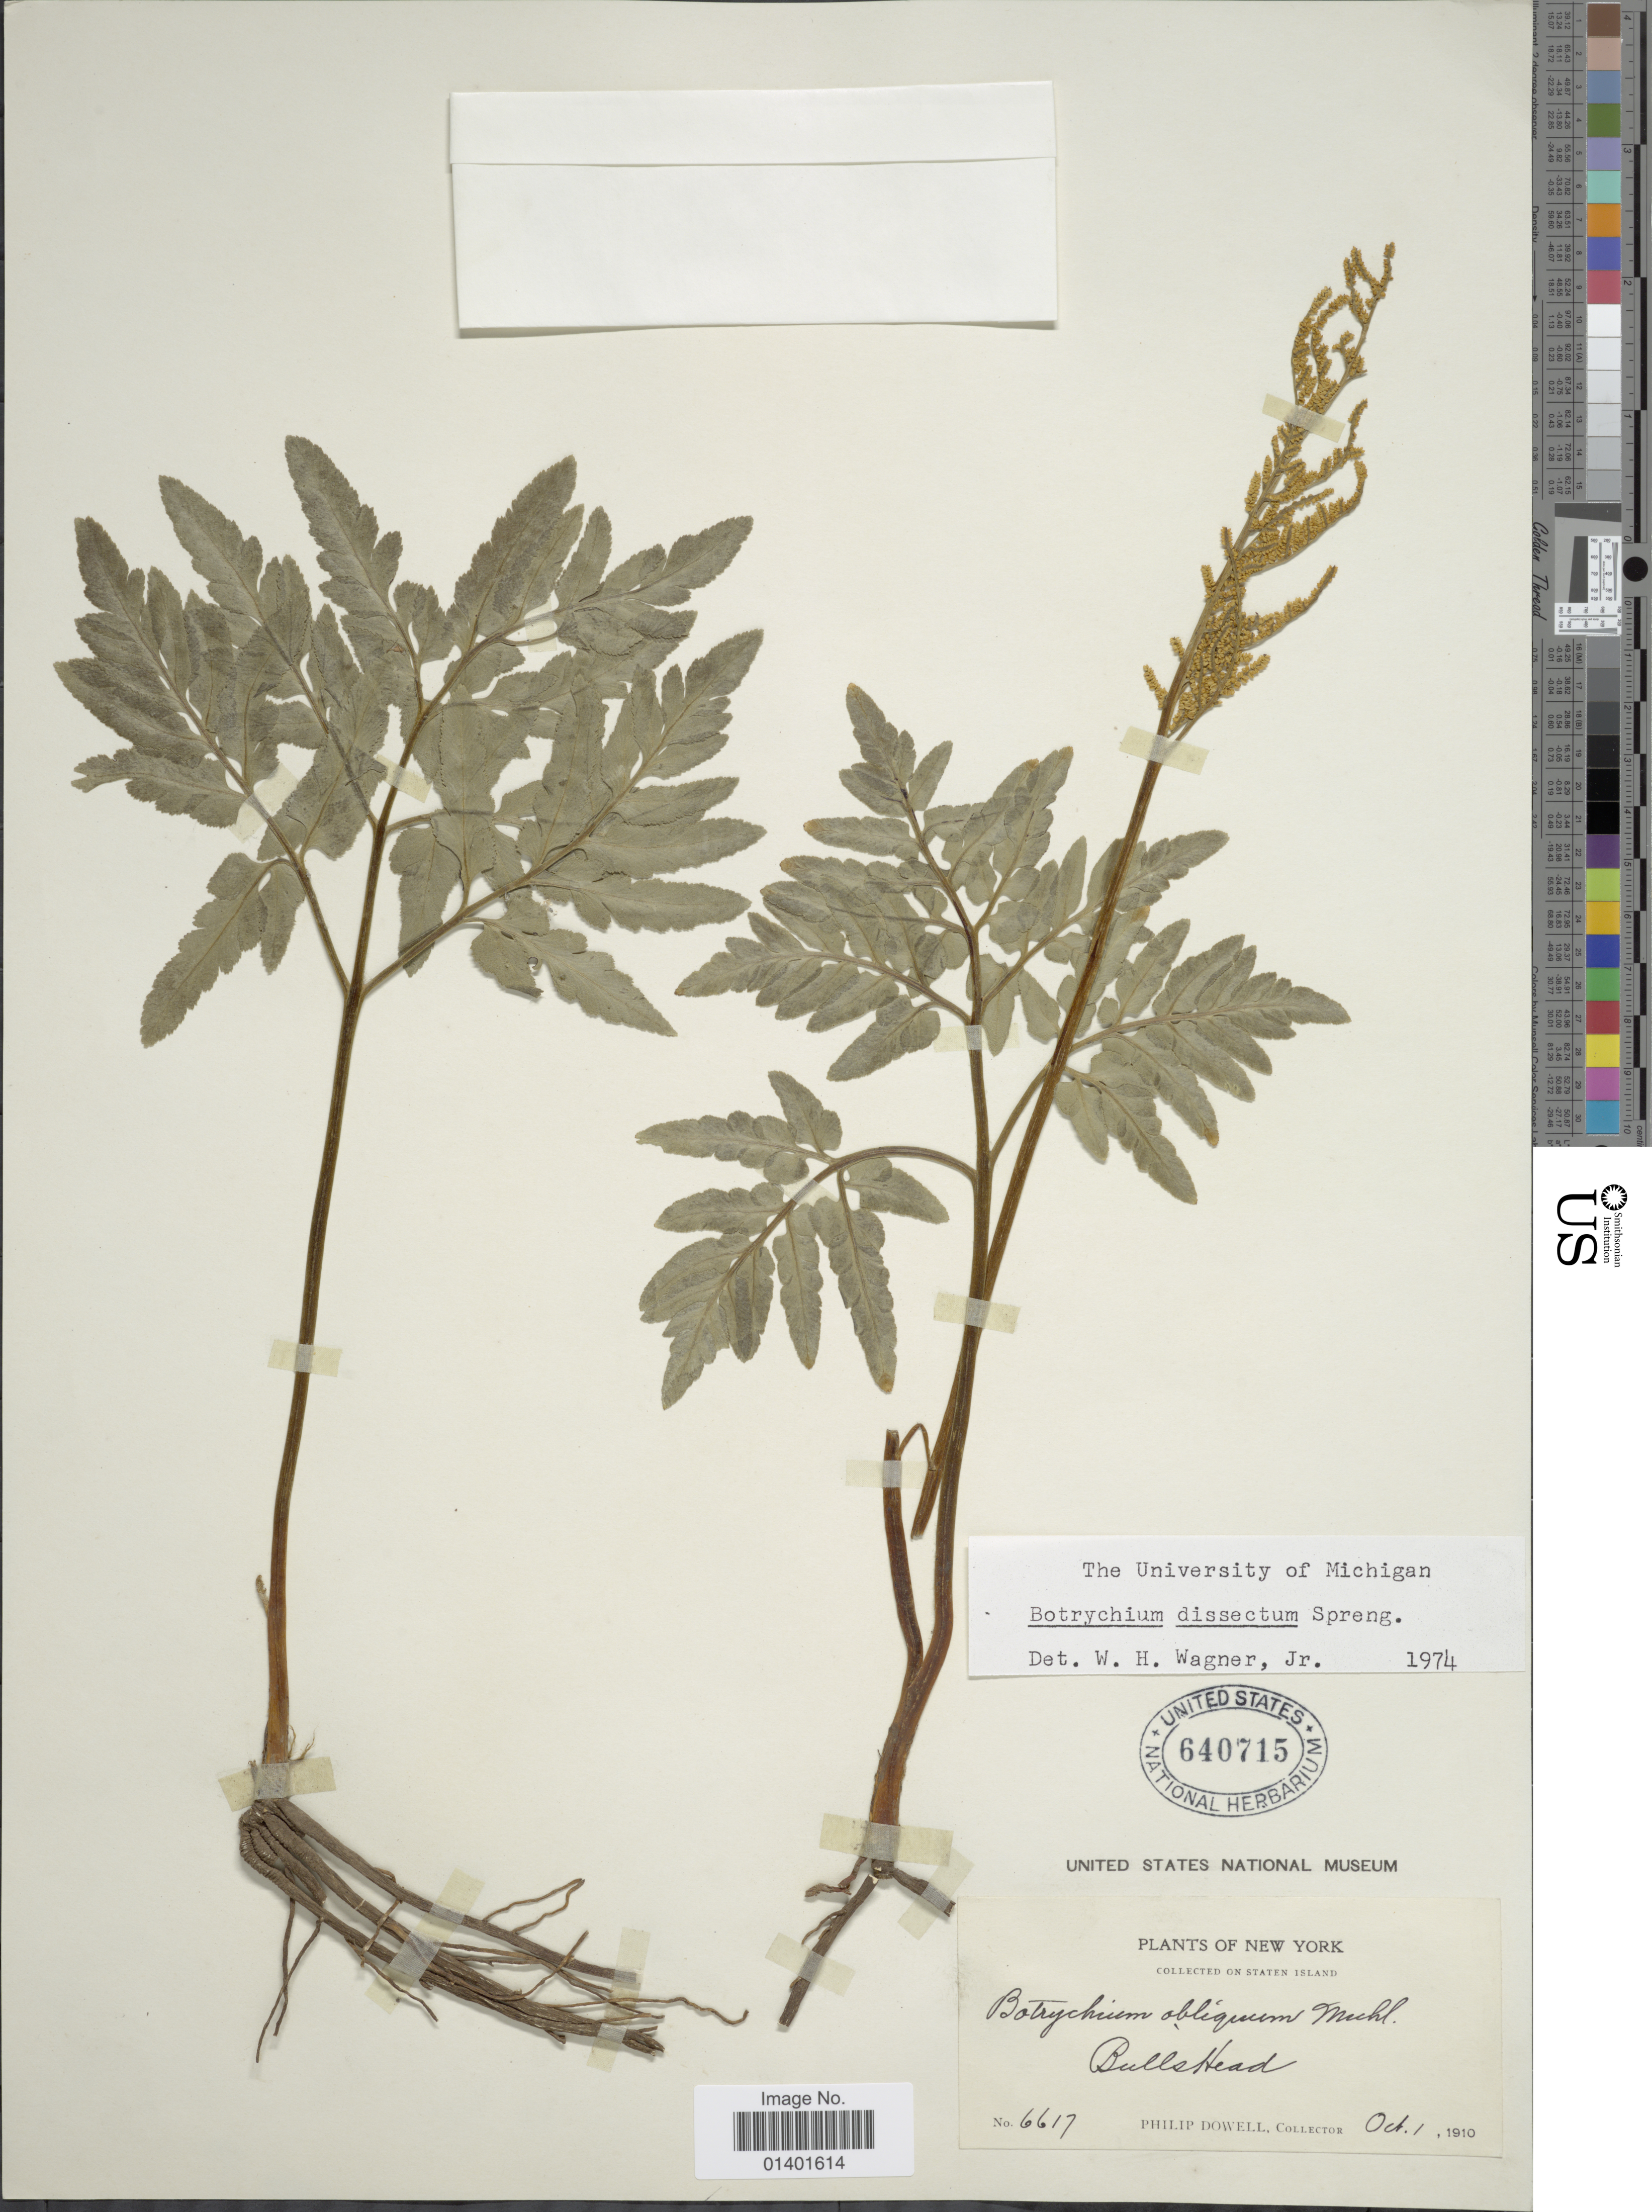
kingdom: Plantae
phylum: Tracheophyta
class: Polypodiopsida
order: Ophioglossales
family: Ophioglossaceae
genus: Botrychium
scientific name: Botrychium dissectum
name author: Spreng.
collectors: P. Dowell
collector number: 6617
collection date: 1910-10-01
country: United States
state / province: New York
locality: State island, Bulls Head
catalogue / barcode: US 640715